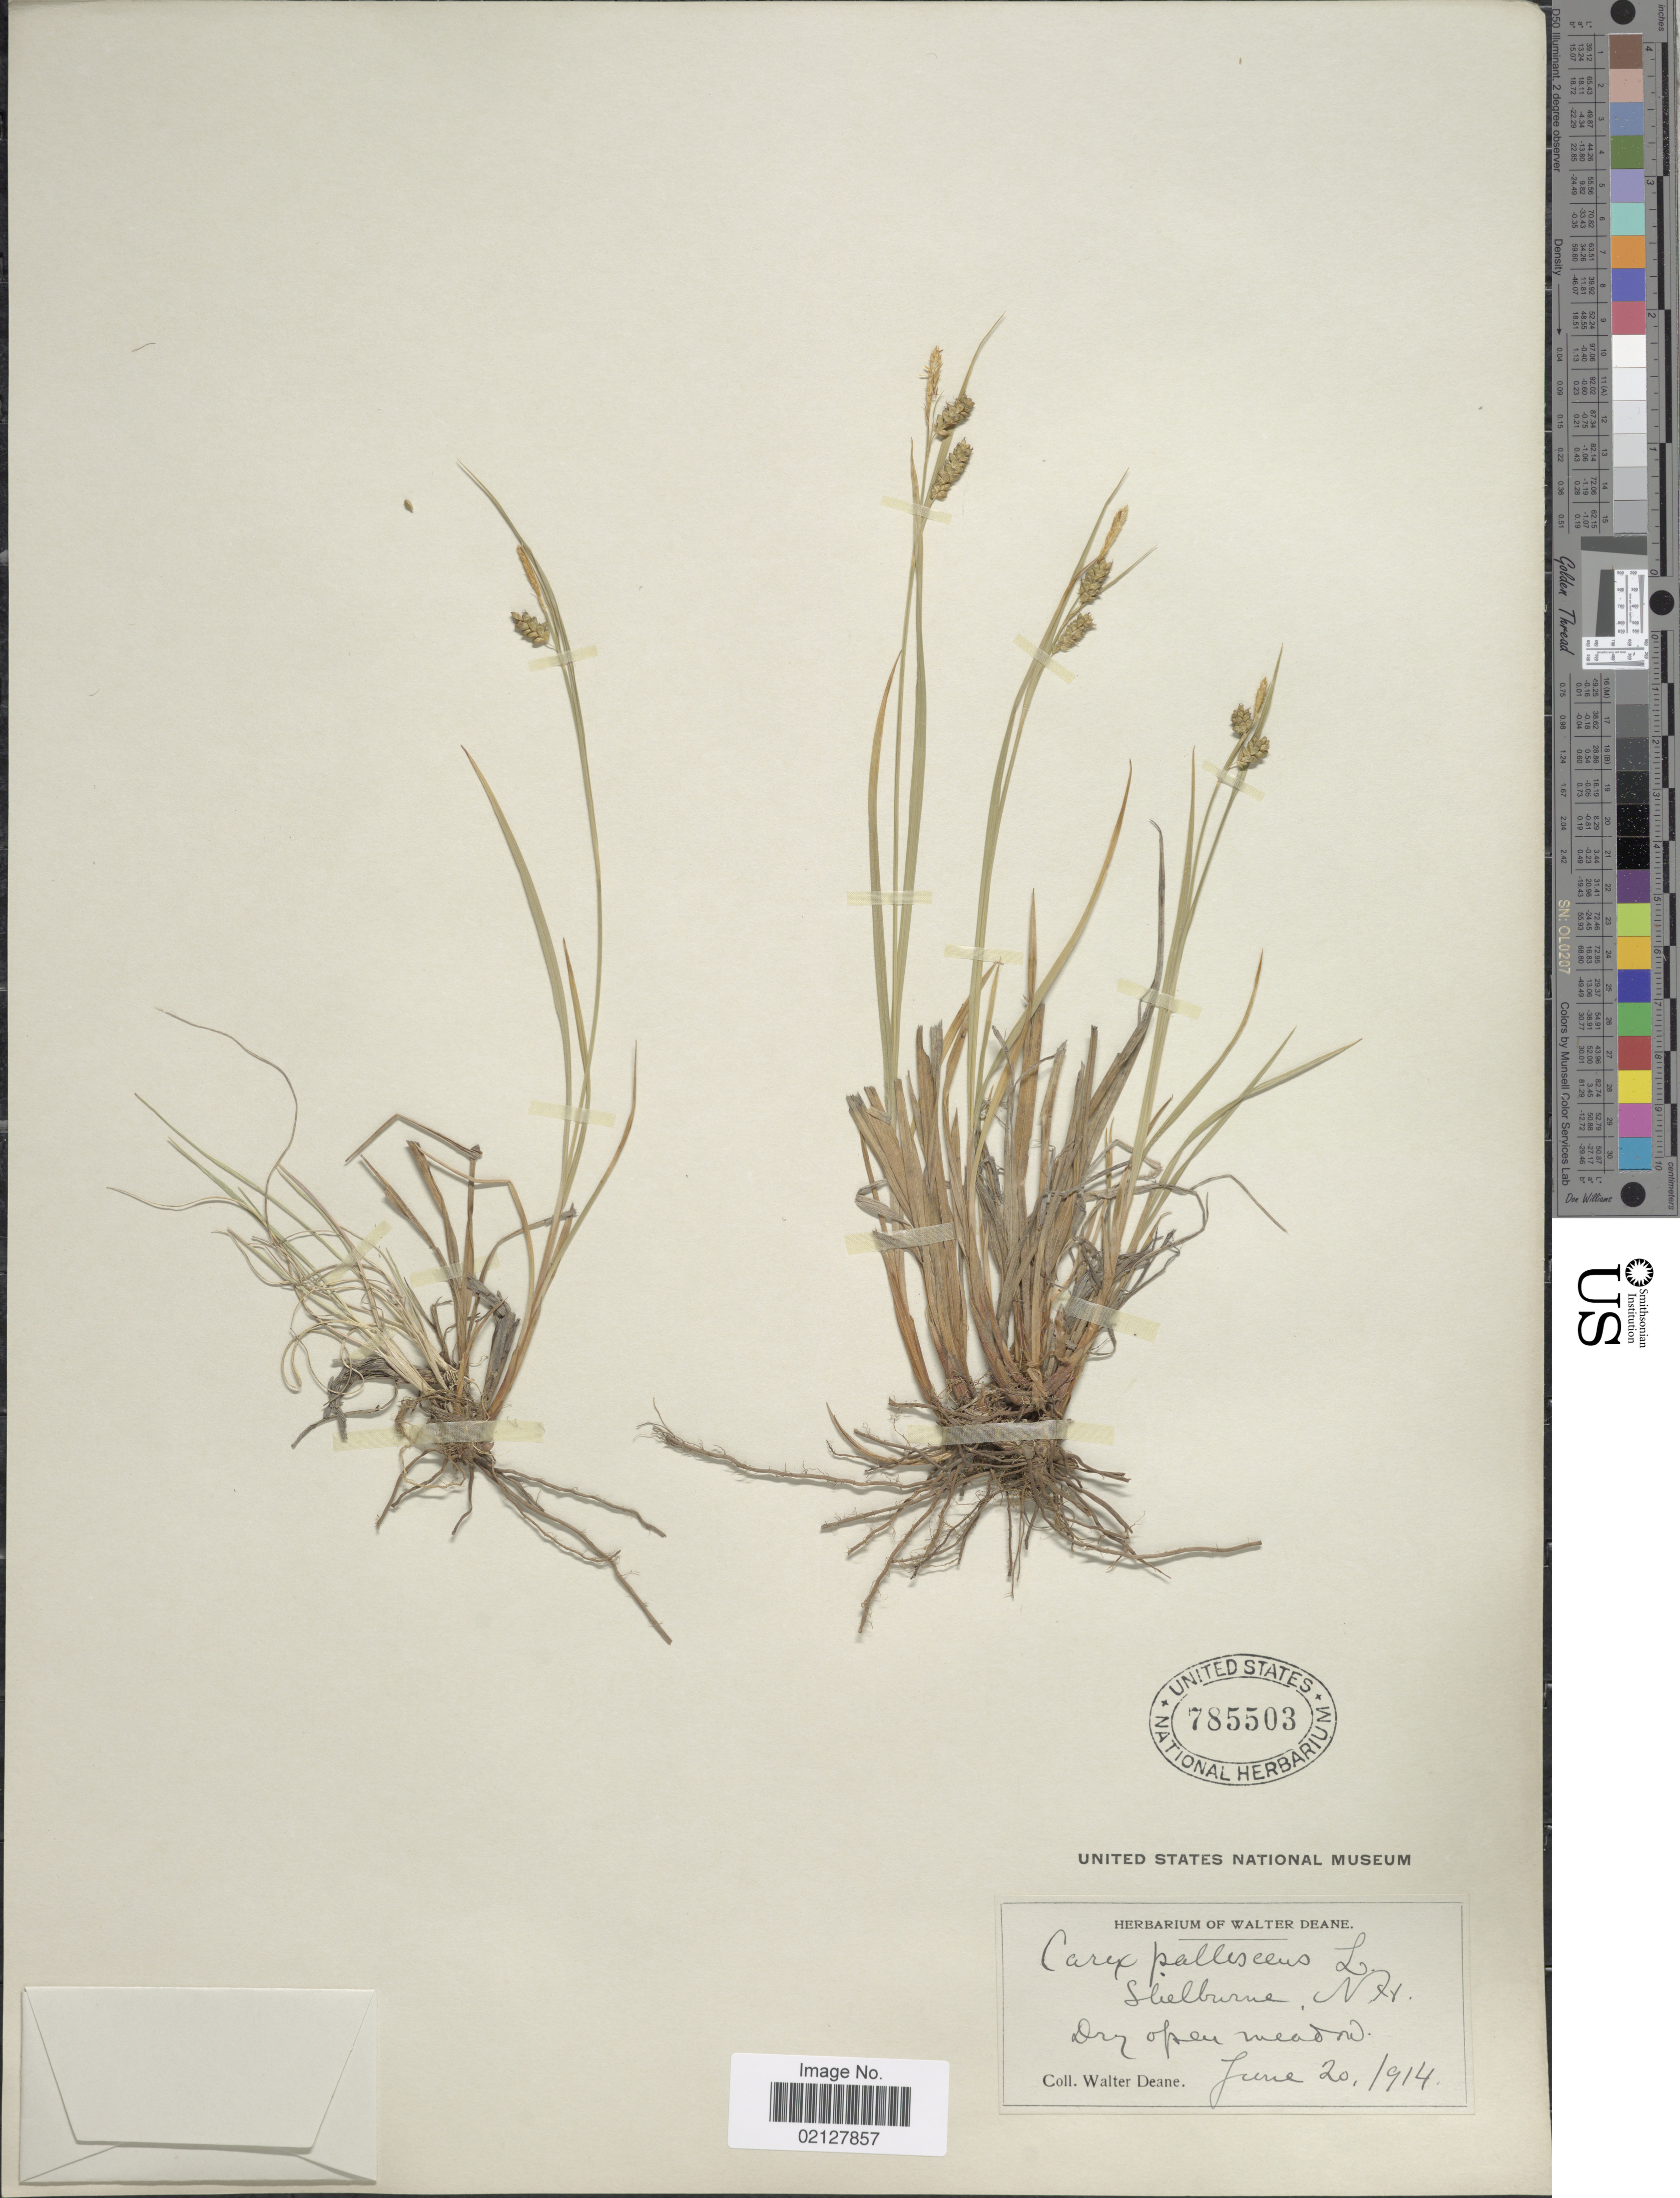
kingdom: Plantae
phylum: Tracheophyta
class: Liliopsida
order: Poales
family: Cyperaceae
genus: Carex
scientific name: Carex pallescens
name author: L.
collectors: W. Deane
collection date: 1914-06-20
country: United States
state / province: New Hampshire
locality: Shelburne. Dry roadside by Lead Mine Bridge.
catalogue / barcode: US 785503